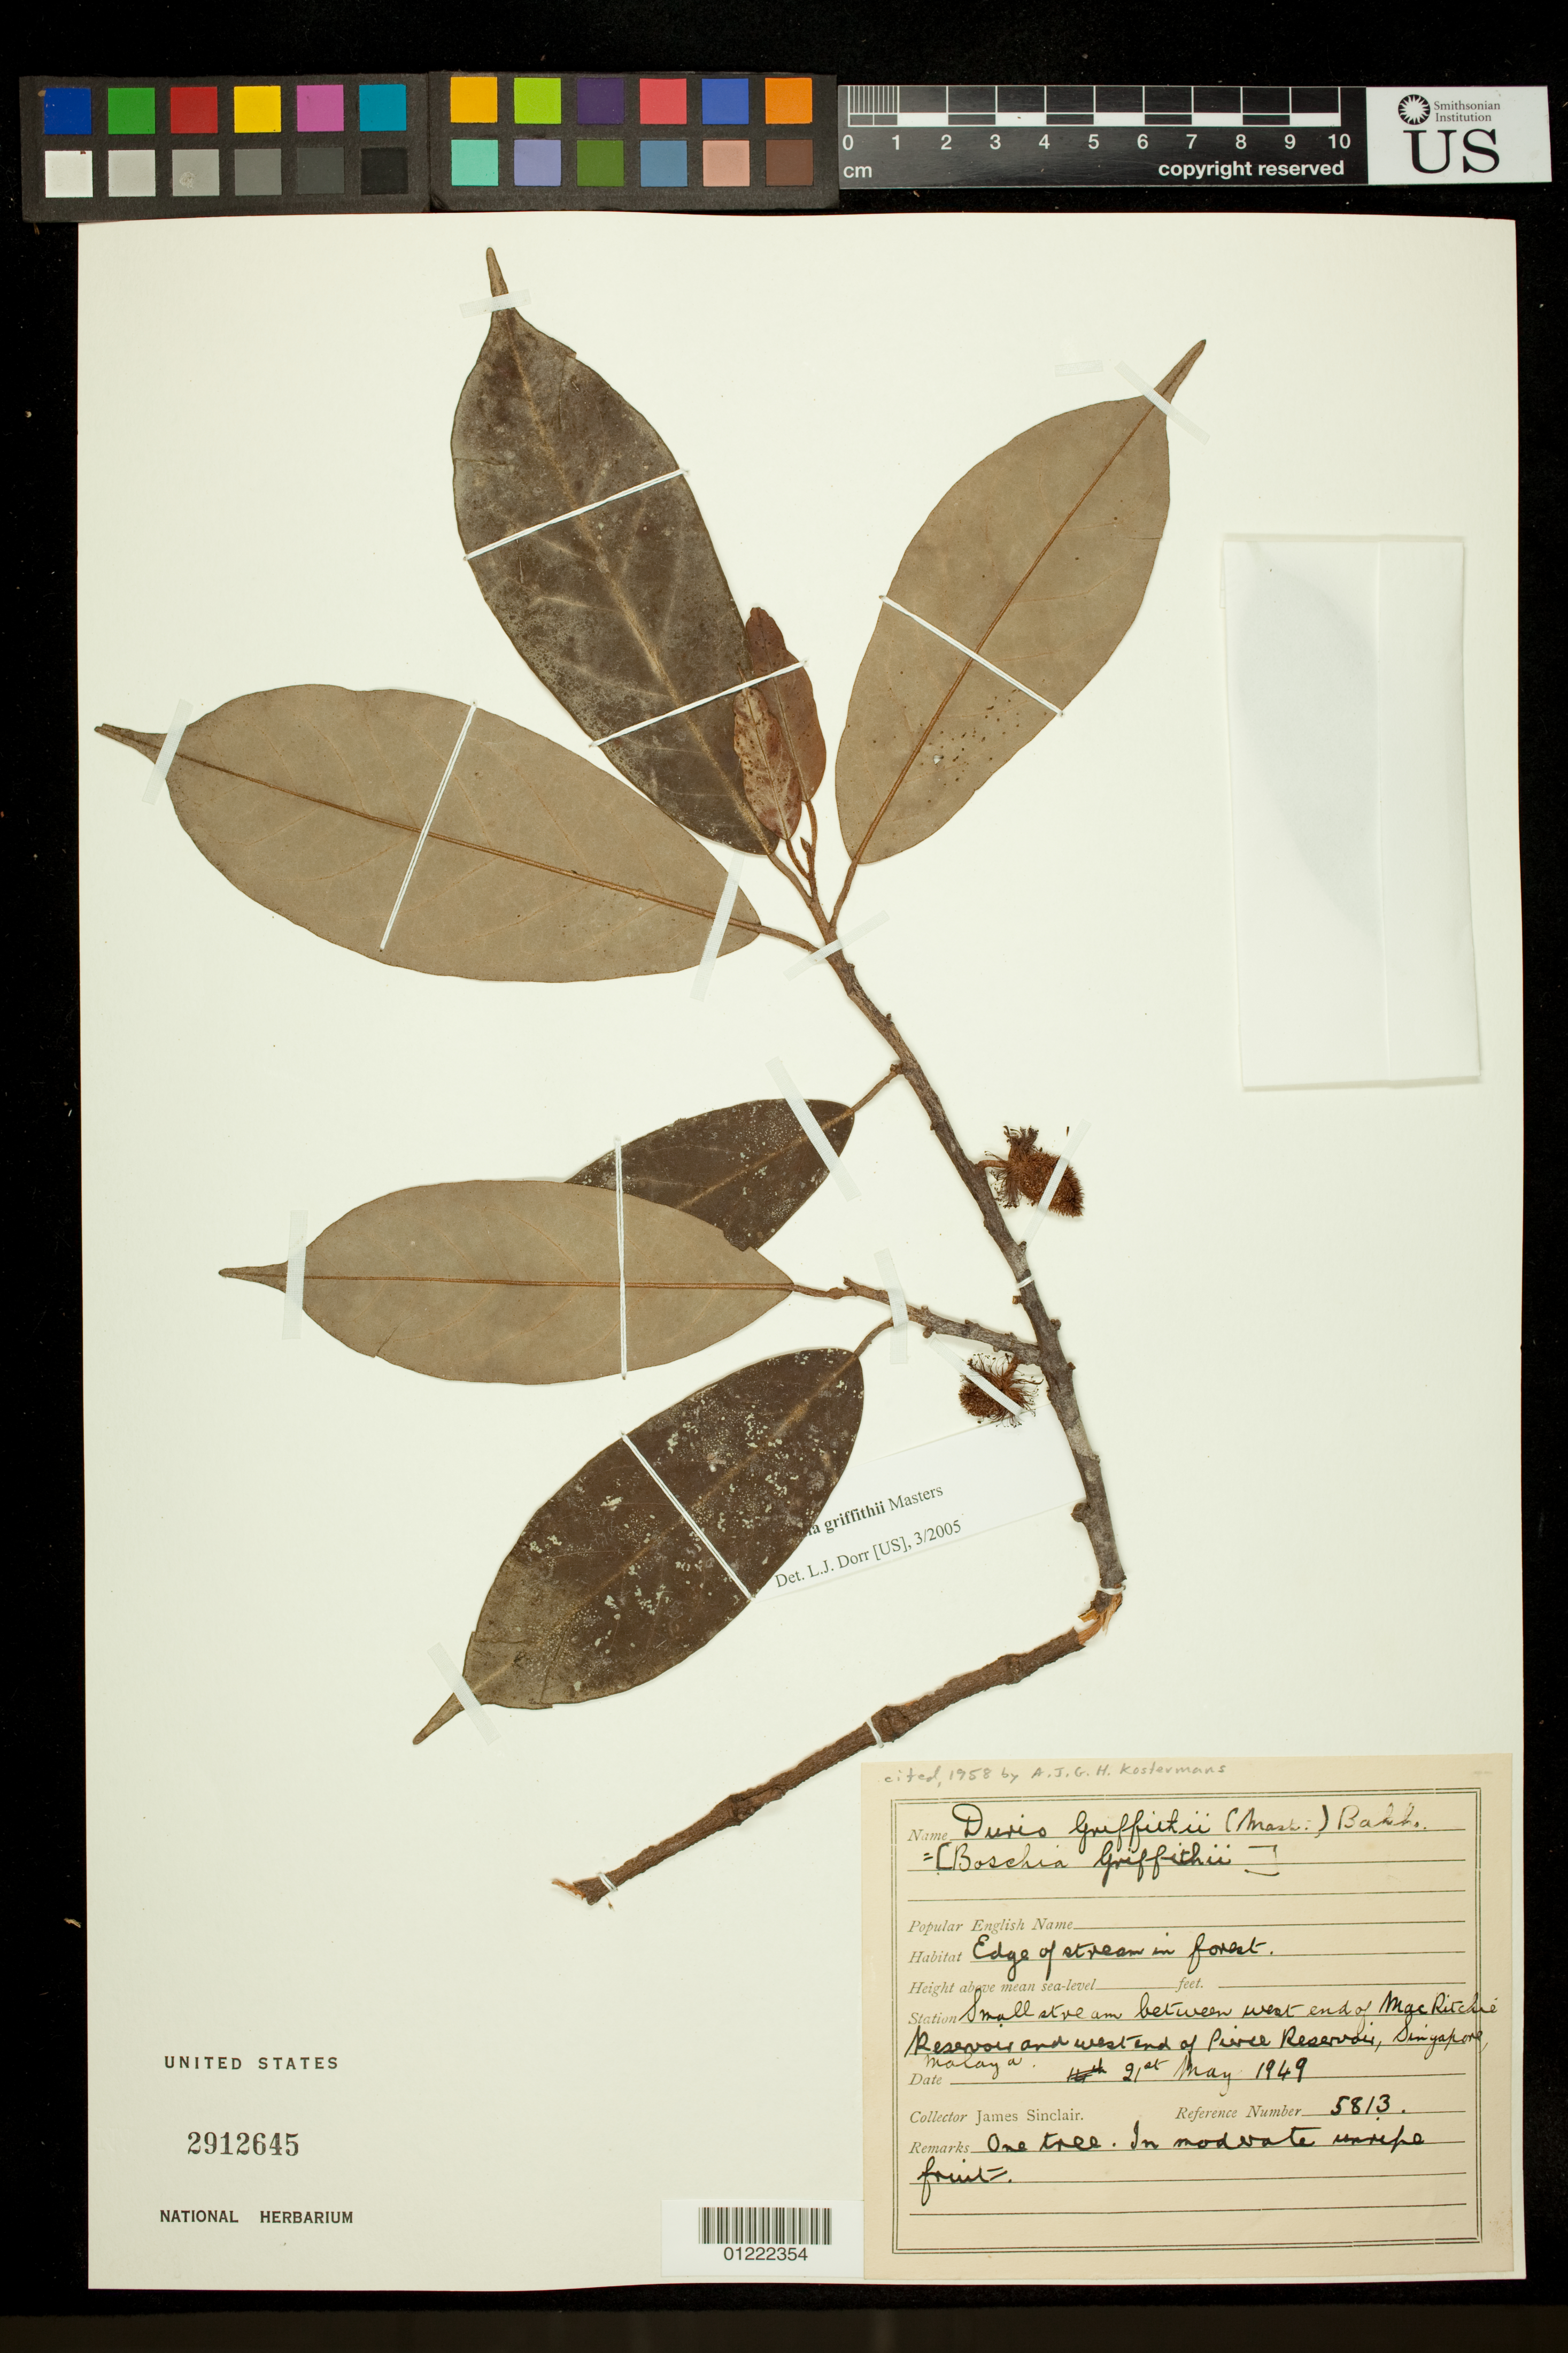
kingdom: Plantae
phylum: Tracheophyta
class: Magnoliopsida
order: Malvales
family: Malvaceae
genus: Boschia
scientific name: Boschia griffithii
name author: Mast.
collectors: J. Sinclair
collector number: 5813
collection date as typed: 5/21/1949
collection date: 1949-05-21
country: Singapore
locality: Edge of stream in forest. Small stream between west end of MacRitchie Reservoir and west end of Pierce Reservoir, Singapore, Malaya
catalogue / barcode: US 2912645